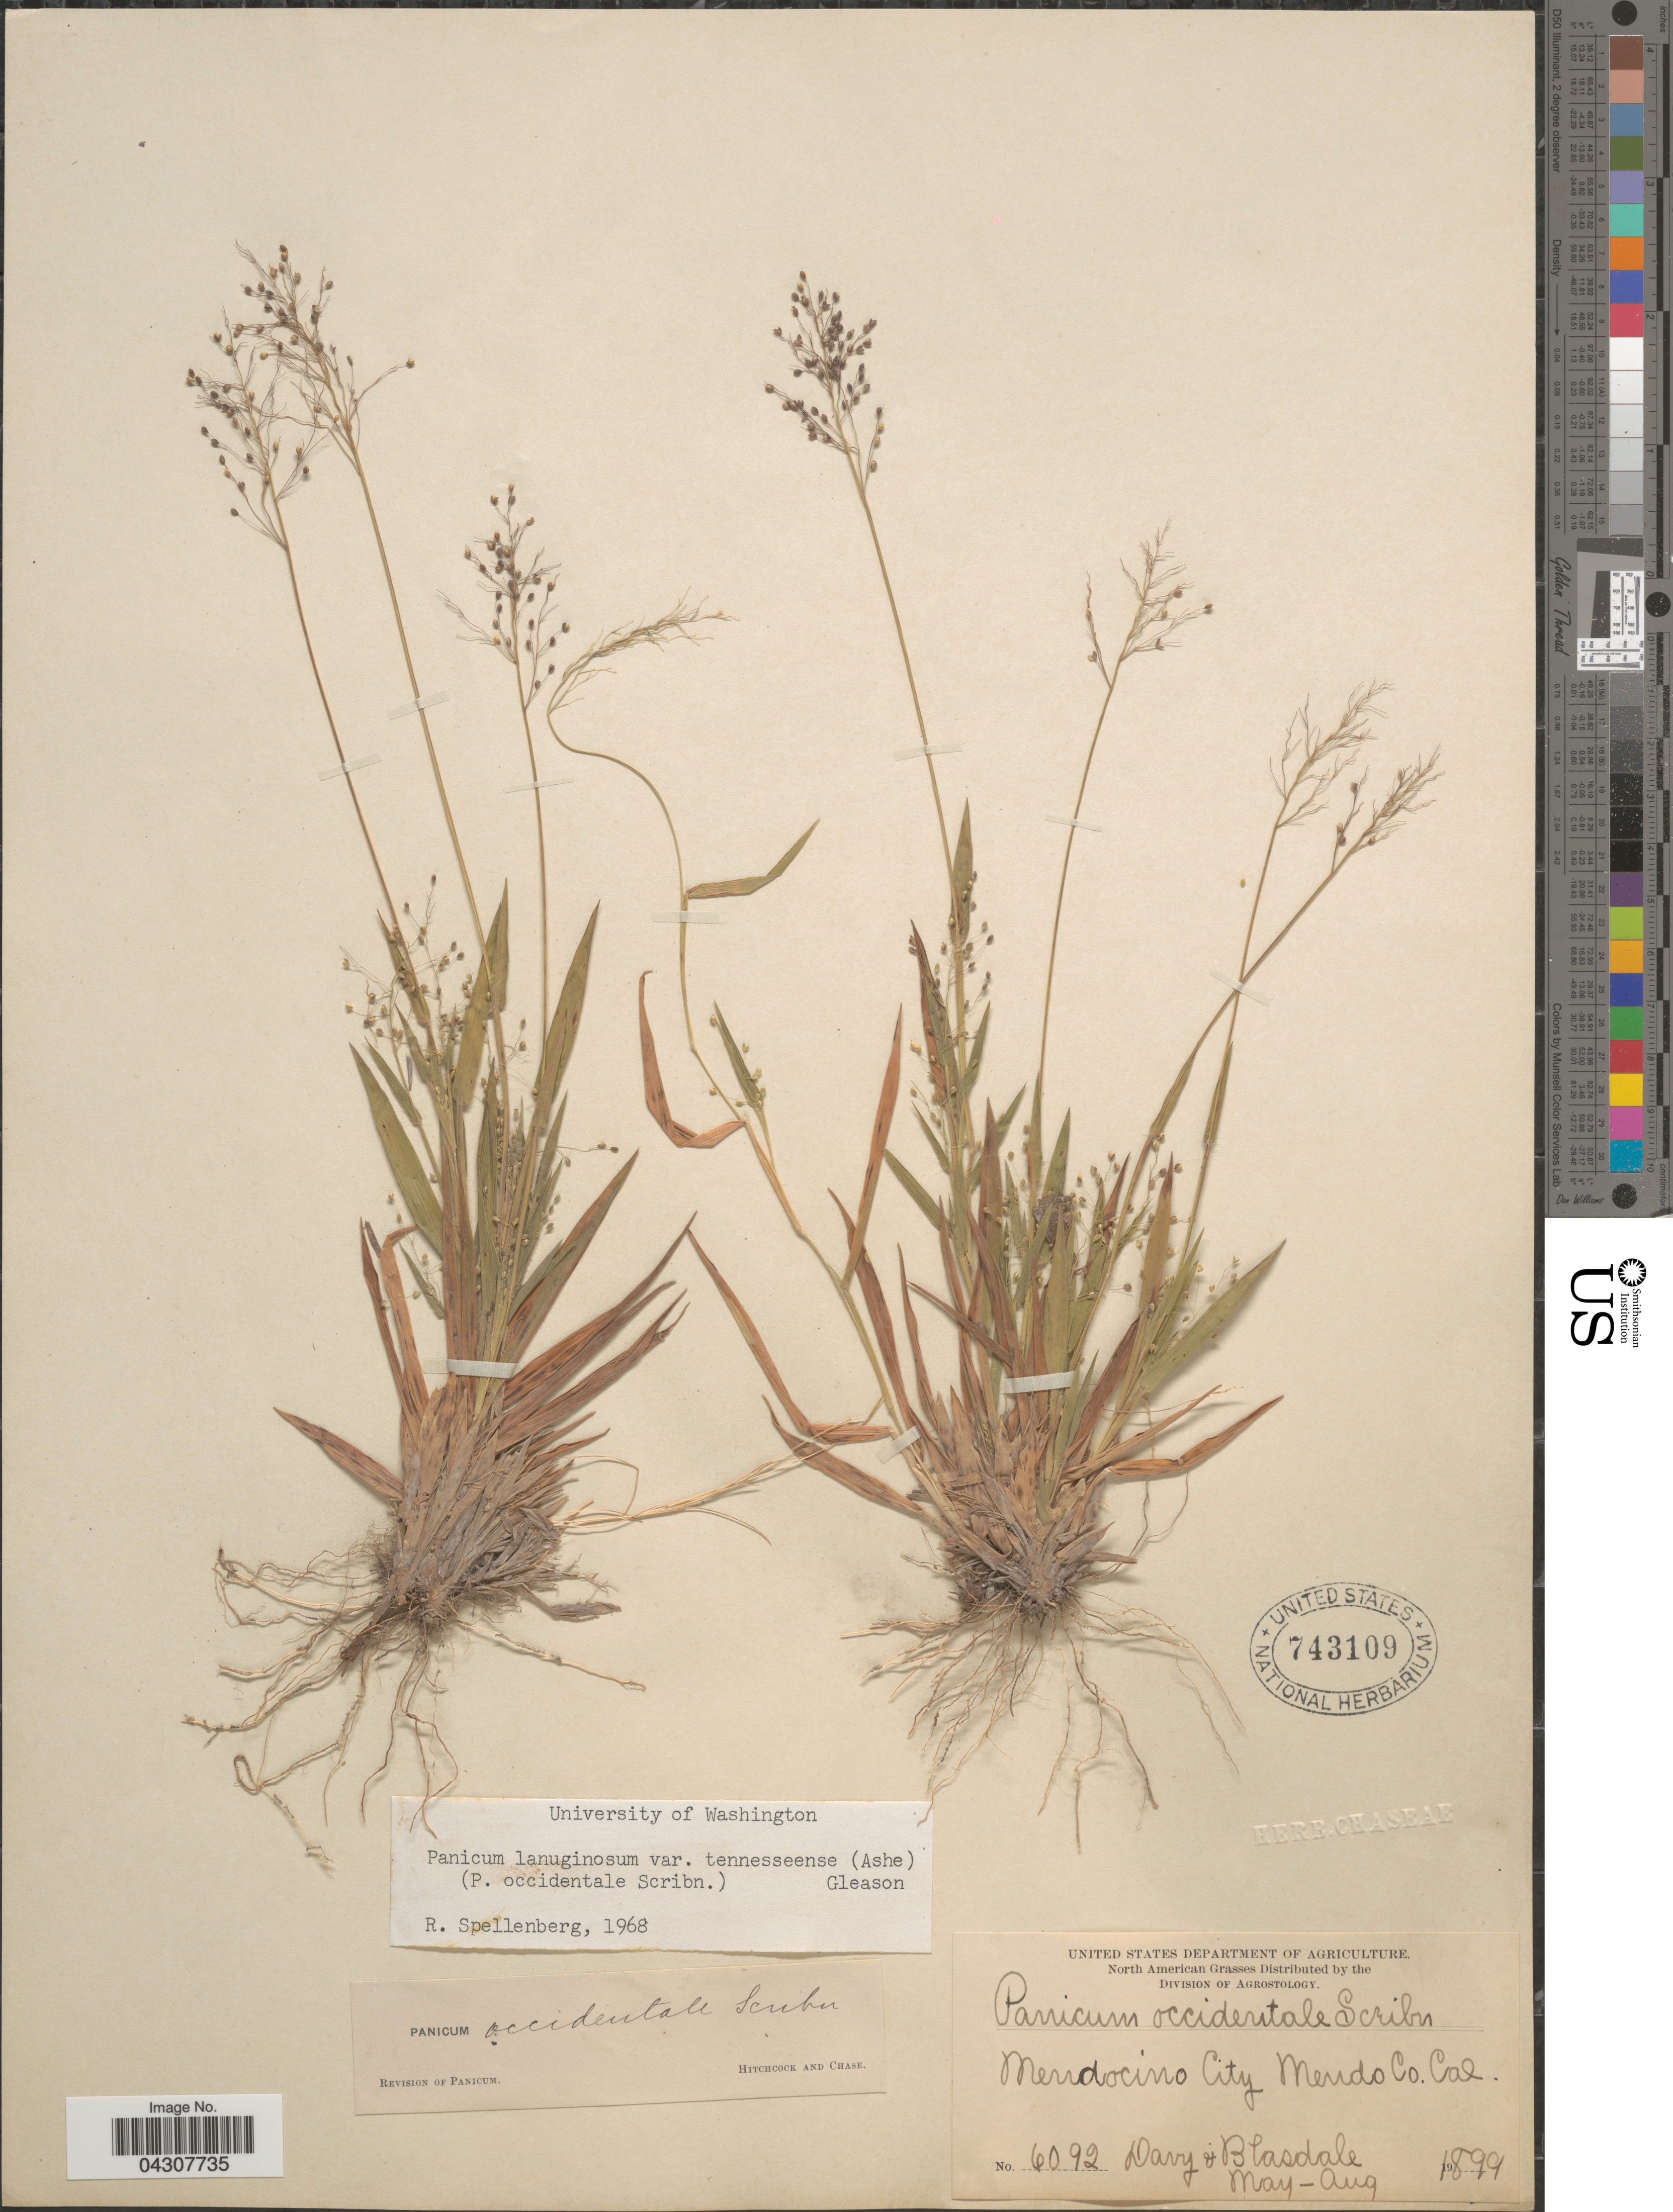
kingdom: Plantae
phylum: Tracheophyta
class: Liliopsida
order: Poales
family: Poaceae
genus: Dichanthelium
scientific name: Dichanthelium acuminatum var. acuminatum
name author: (Sw.) Gould & C.A. Clark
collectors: Davy & W. Blasdale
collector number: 6092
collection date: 1899-05/1899-08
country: United States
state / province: California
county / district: Mendocino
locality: Mendocino City. Mendo Co.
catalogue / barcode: US 743109